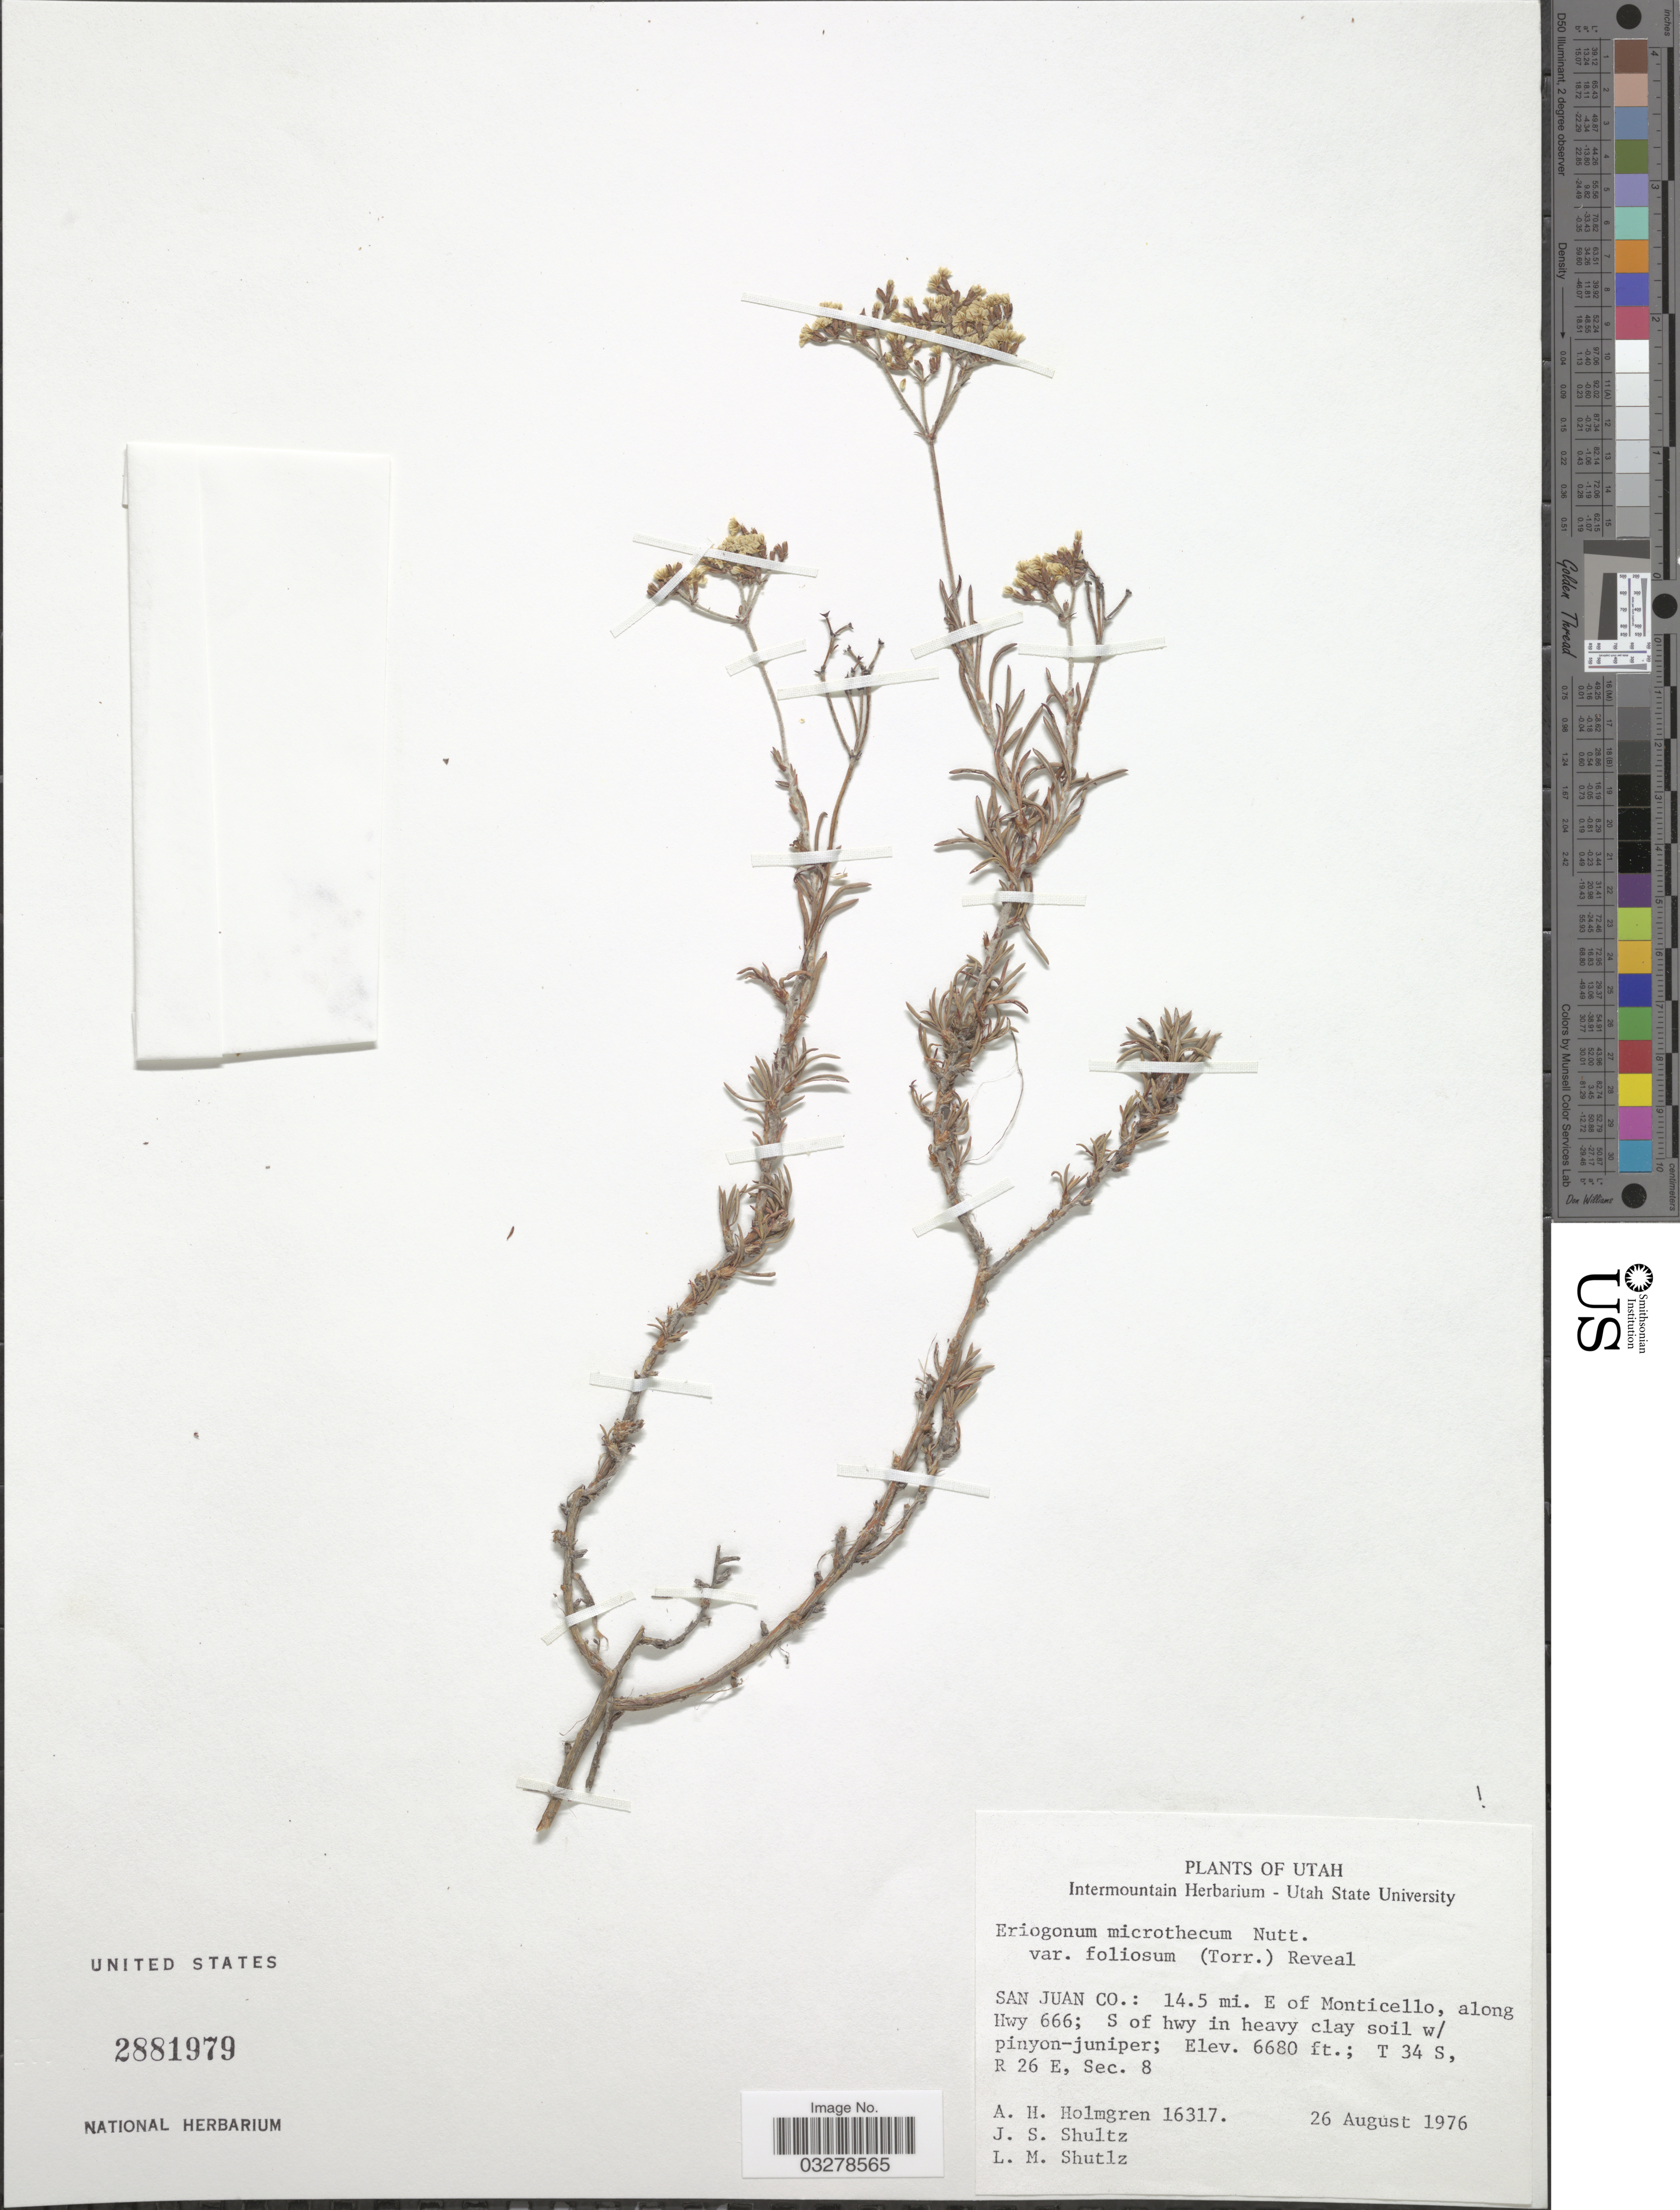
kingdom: Plantae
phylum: Tracheophyta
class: Magnoliopsida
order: Caryophyllales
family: Polygonaceae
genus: Eriogonum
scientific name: Eriogonum microtheca var. foliosum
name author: (Torr. & A. Gray) Reveal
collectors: A. H. Holmgren, J. Shultz & L. Shultz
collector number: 16317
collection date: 1976-08-26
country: United States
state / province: Utah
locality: San Juan Co.: 14.5 mi. E of Monticello, along Hwy 666; S of hwy in heavy clay soil w/pinyon-juniper; T 34 S, R 26 E, Sec. 8.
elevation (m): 2036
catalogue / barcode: US 2881979